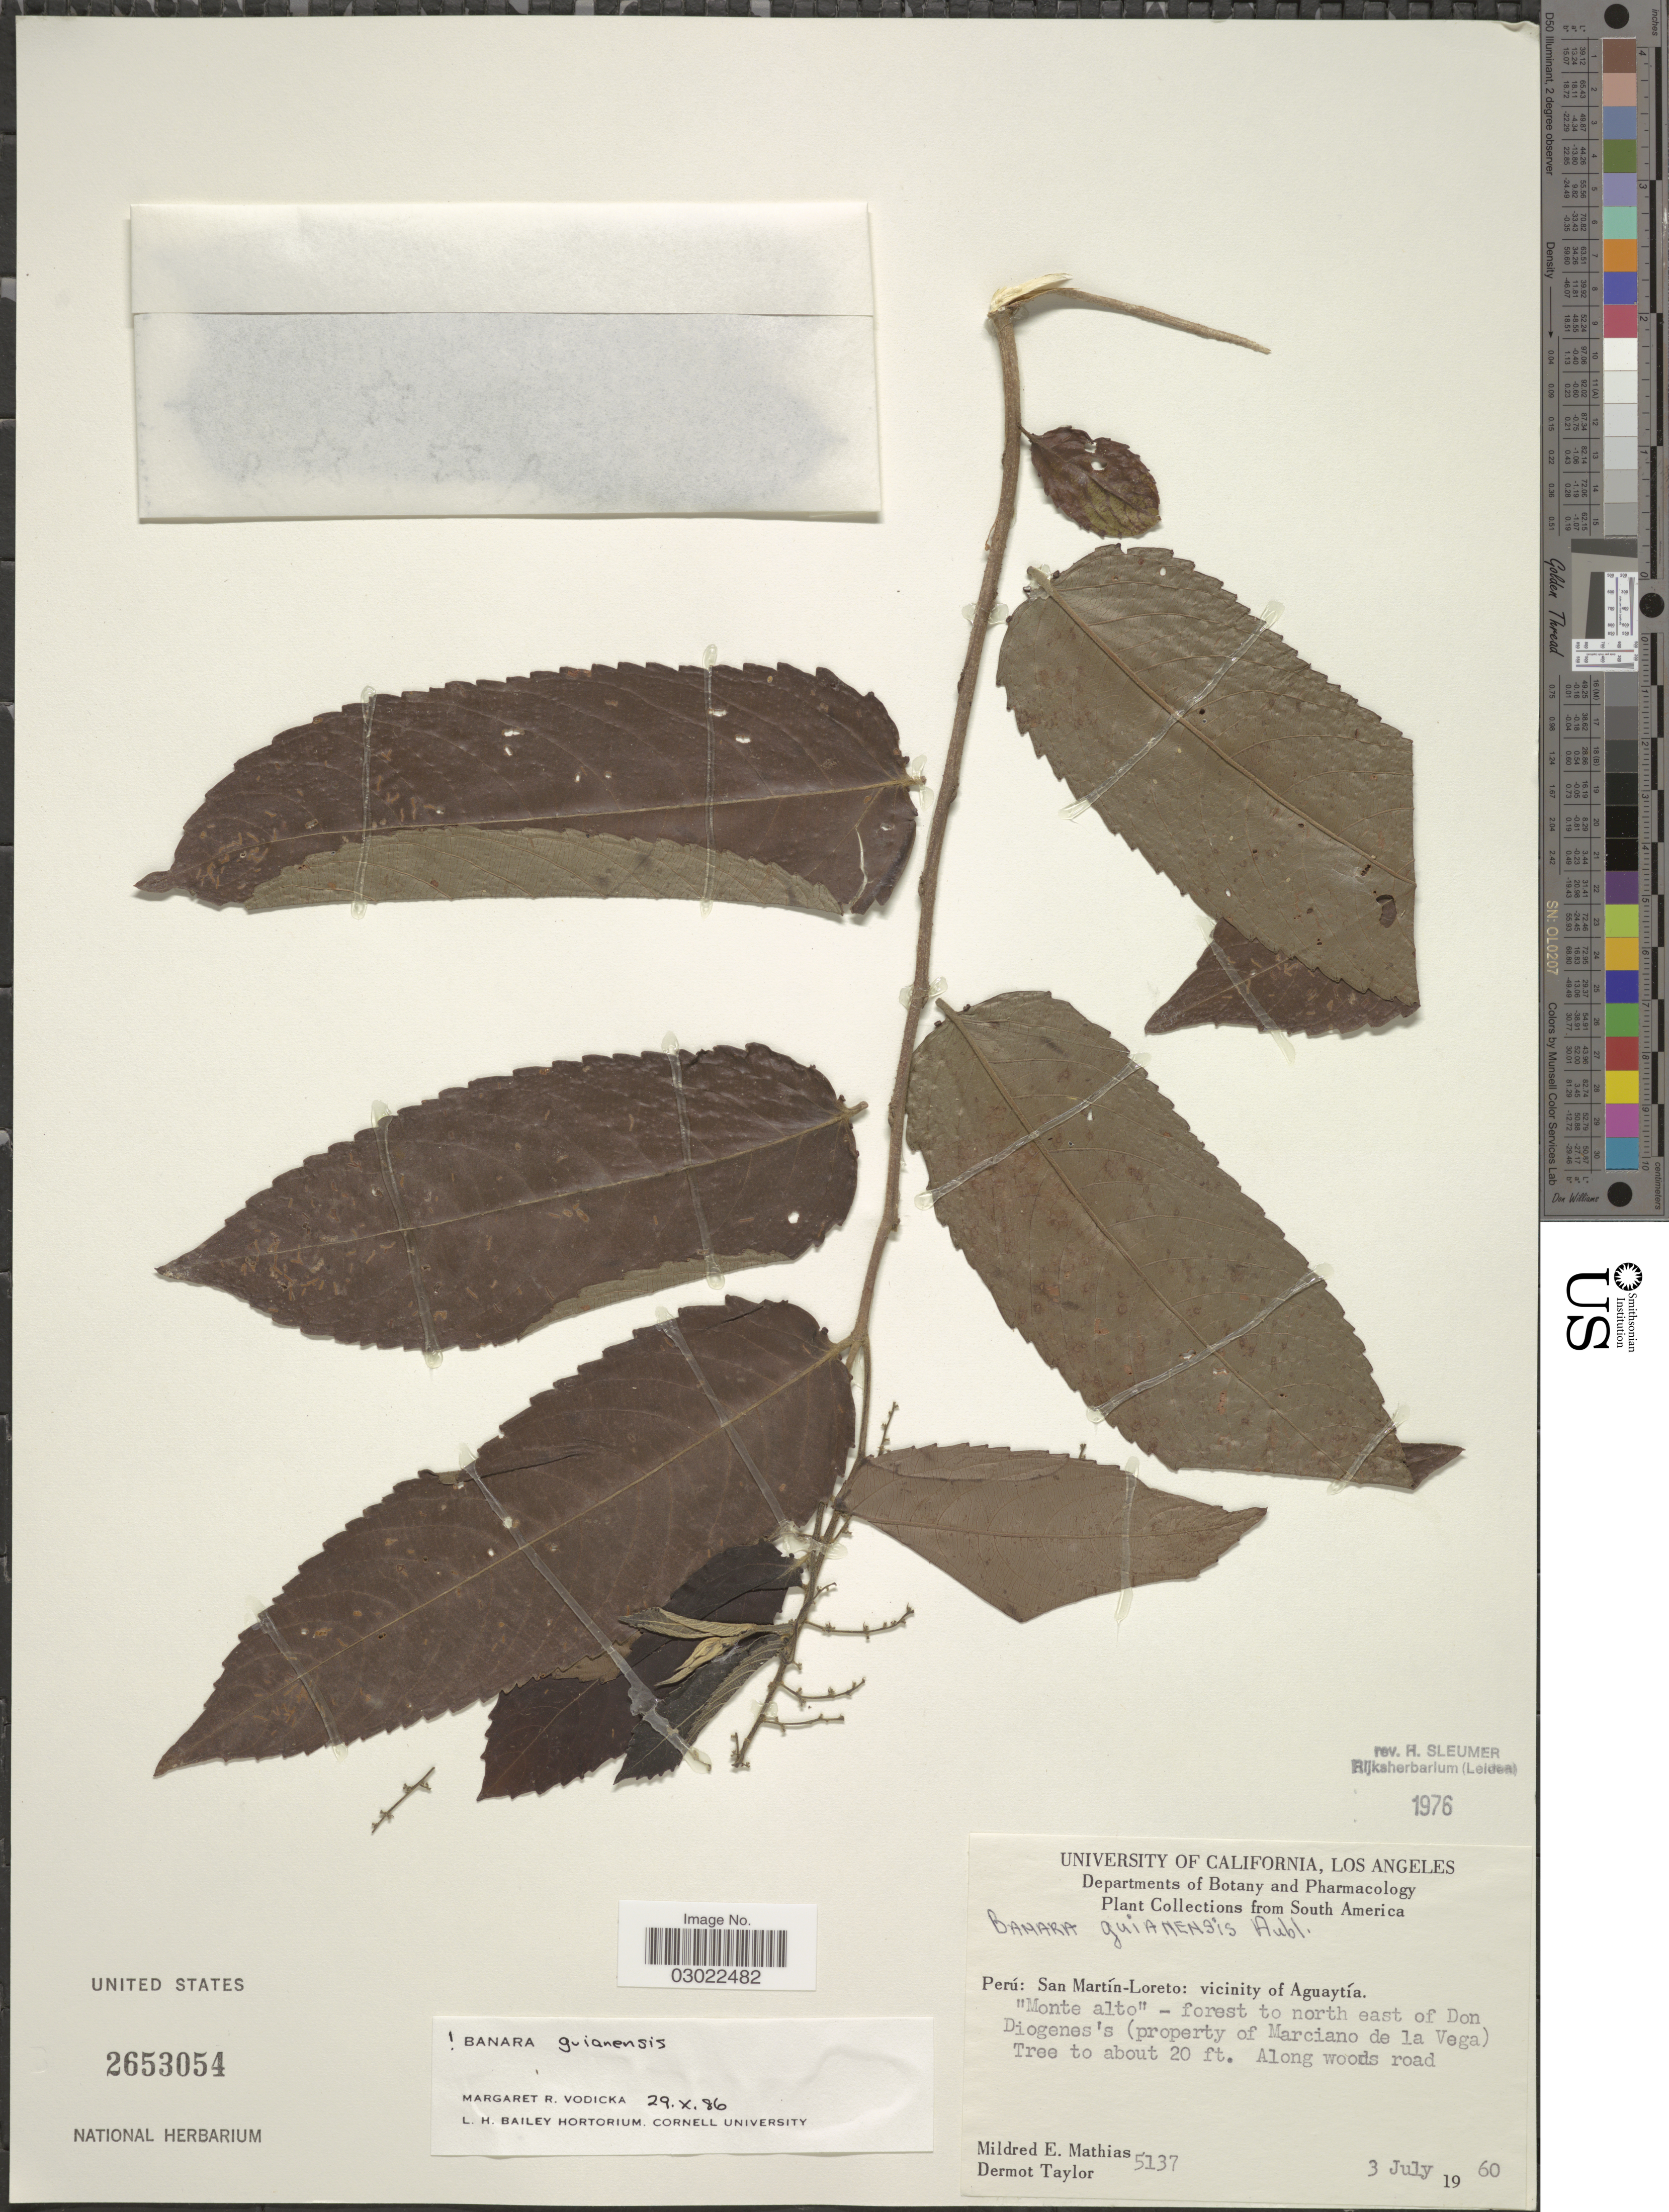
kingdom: Plantae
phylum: Tracheophyta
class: Magnoliopsida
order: Malpighiales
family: Salicaceae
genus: Banara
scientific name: Banara guianensis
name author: Aubl.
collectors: M. E. Mathias & D. Taylor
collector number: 5137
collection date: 1960-07-03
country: Peru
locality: San Martín-Loreto: vicinity of Aguaytía. 'Monte alto' - forest to north east of Don Diogenses's (property of Marciano de la Vega).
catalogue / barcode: US 2653054